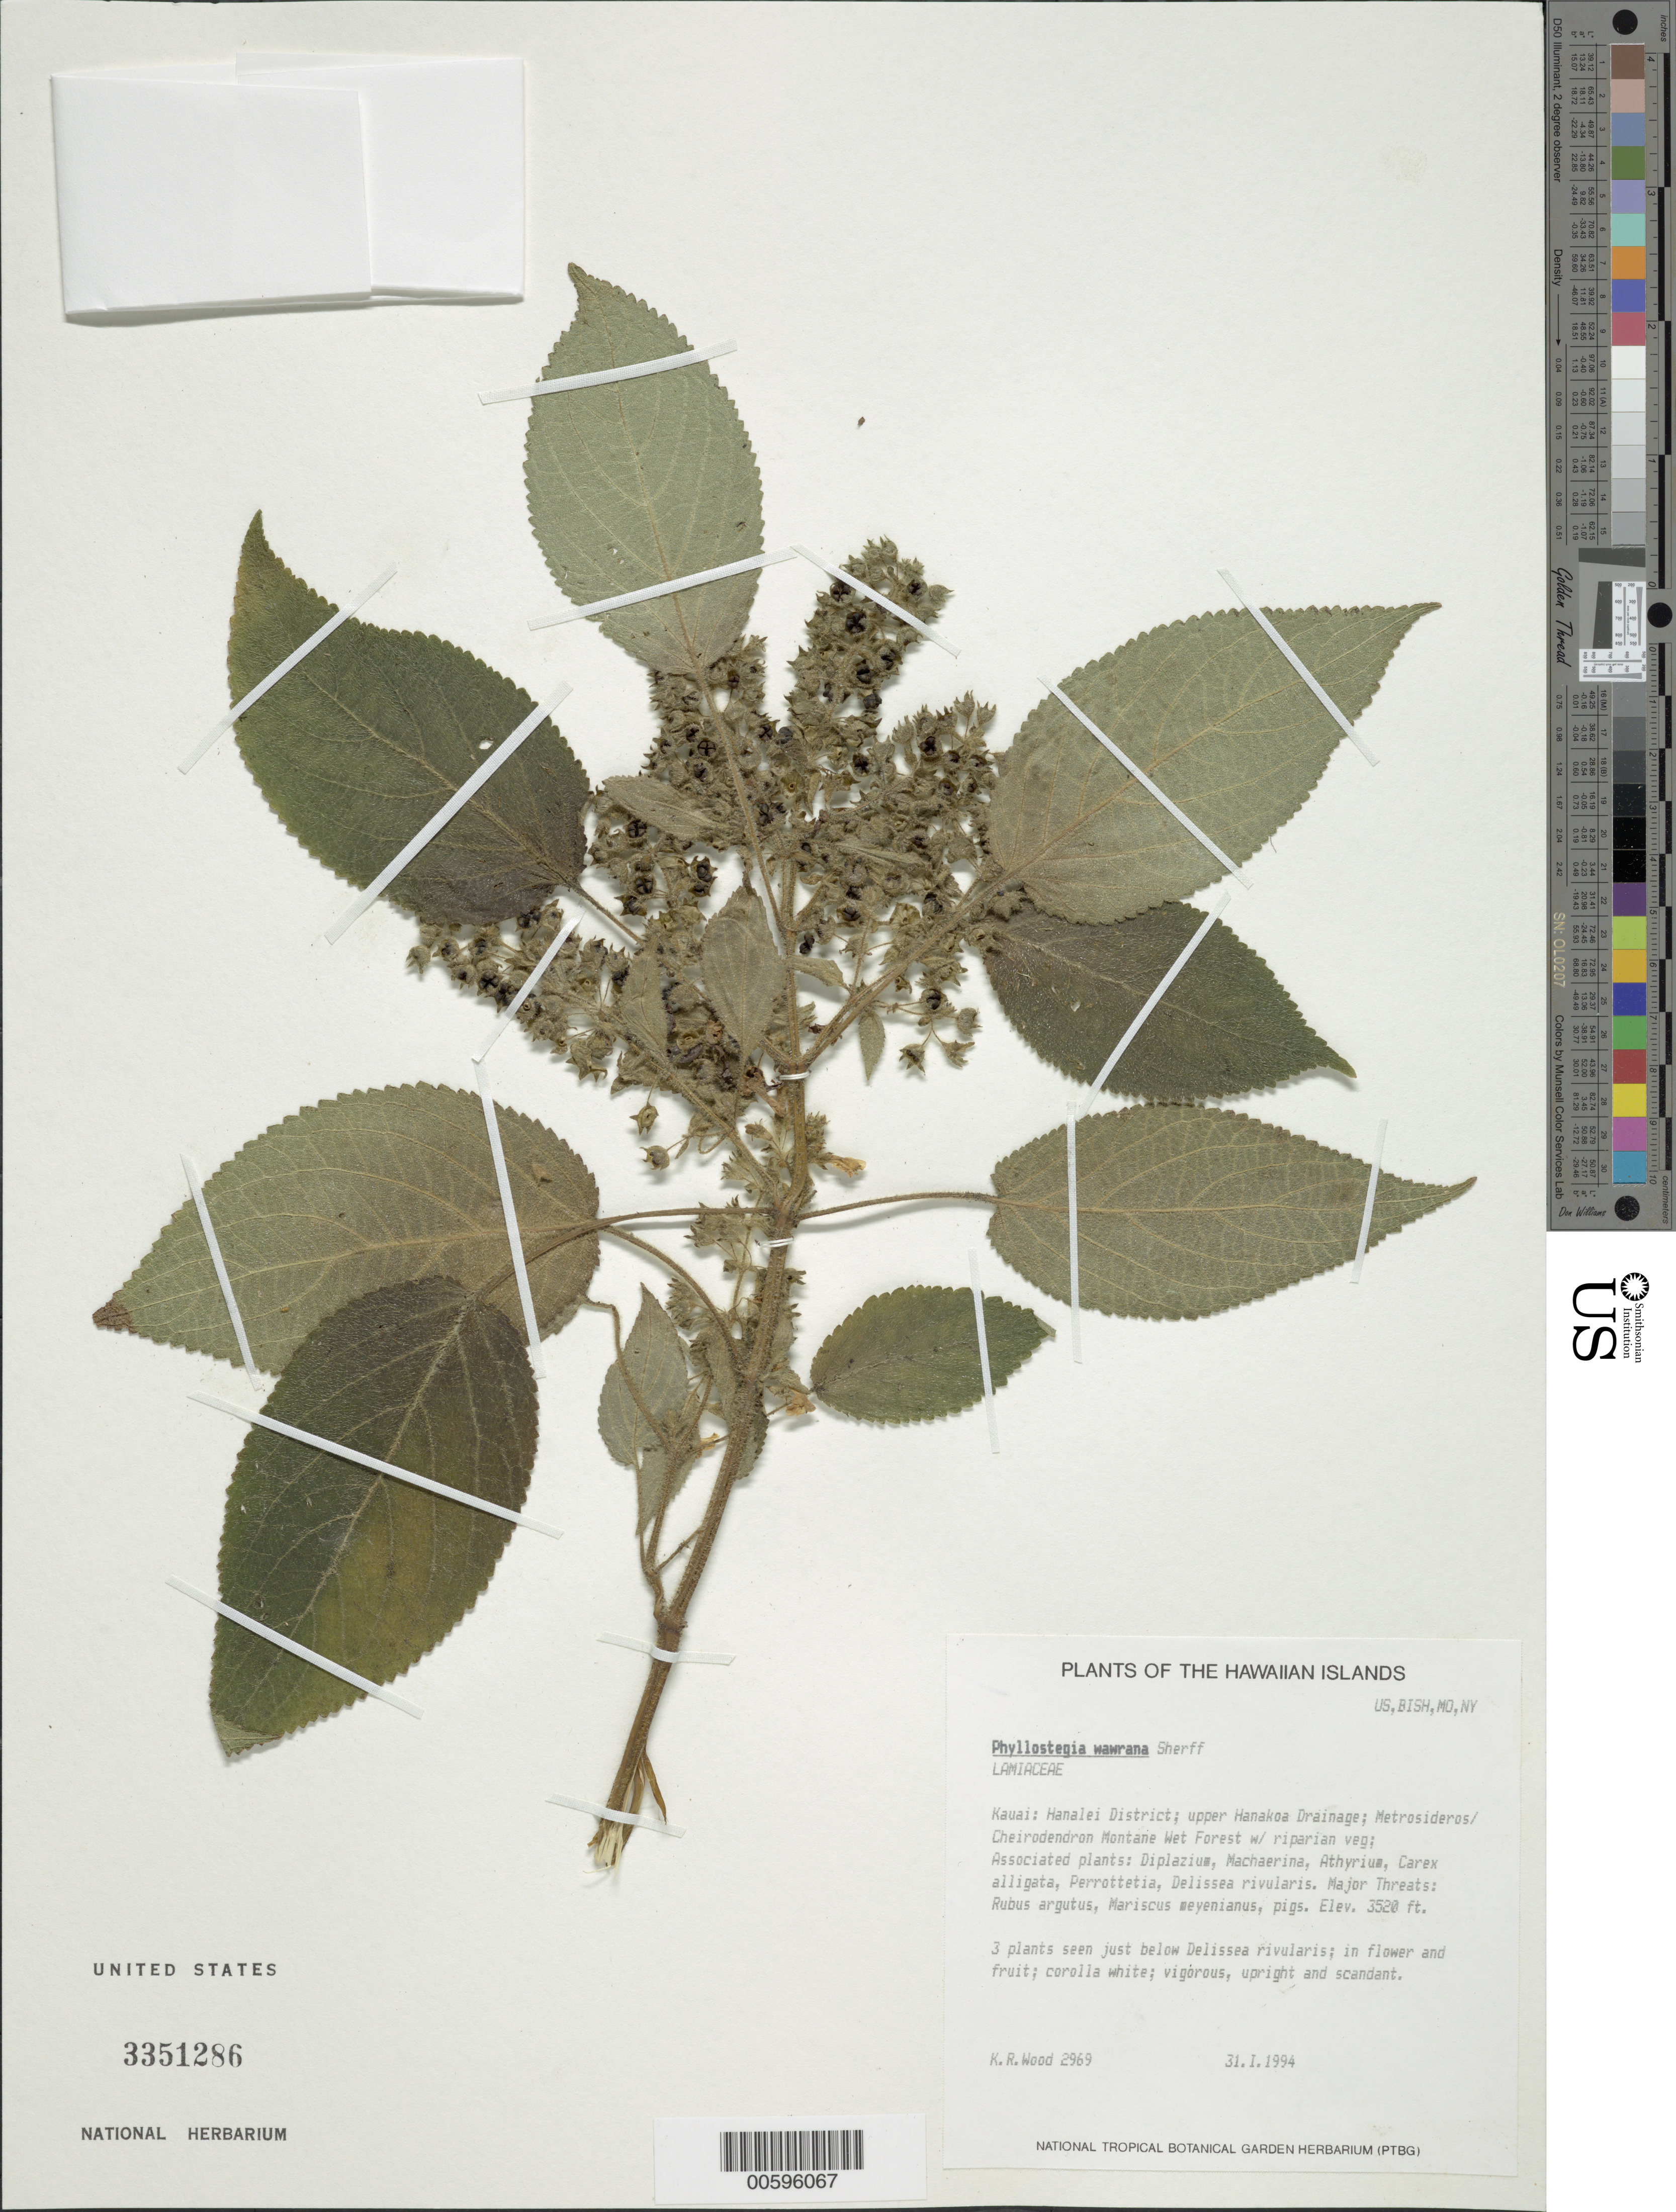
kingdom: Plantae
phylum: Tracheophyta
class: Magnoliopsida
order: Lamiales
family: Lamiaceae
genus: Phyllostegia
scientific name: Phyllostegia wawrana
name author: Sherff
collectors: K. R. Wood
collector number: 2969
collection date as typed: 31 Jan 1994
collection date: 1994-01-31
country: United States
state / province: Hawaii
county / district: Kauai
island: Kaua'i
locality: Hanalei Dist; upper Hanakoa Drainage.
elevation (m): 1073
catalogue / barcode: US 3351286